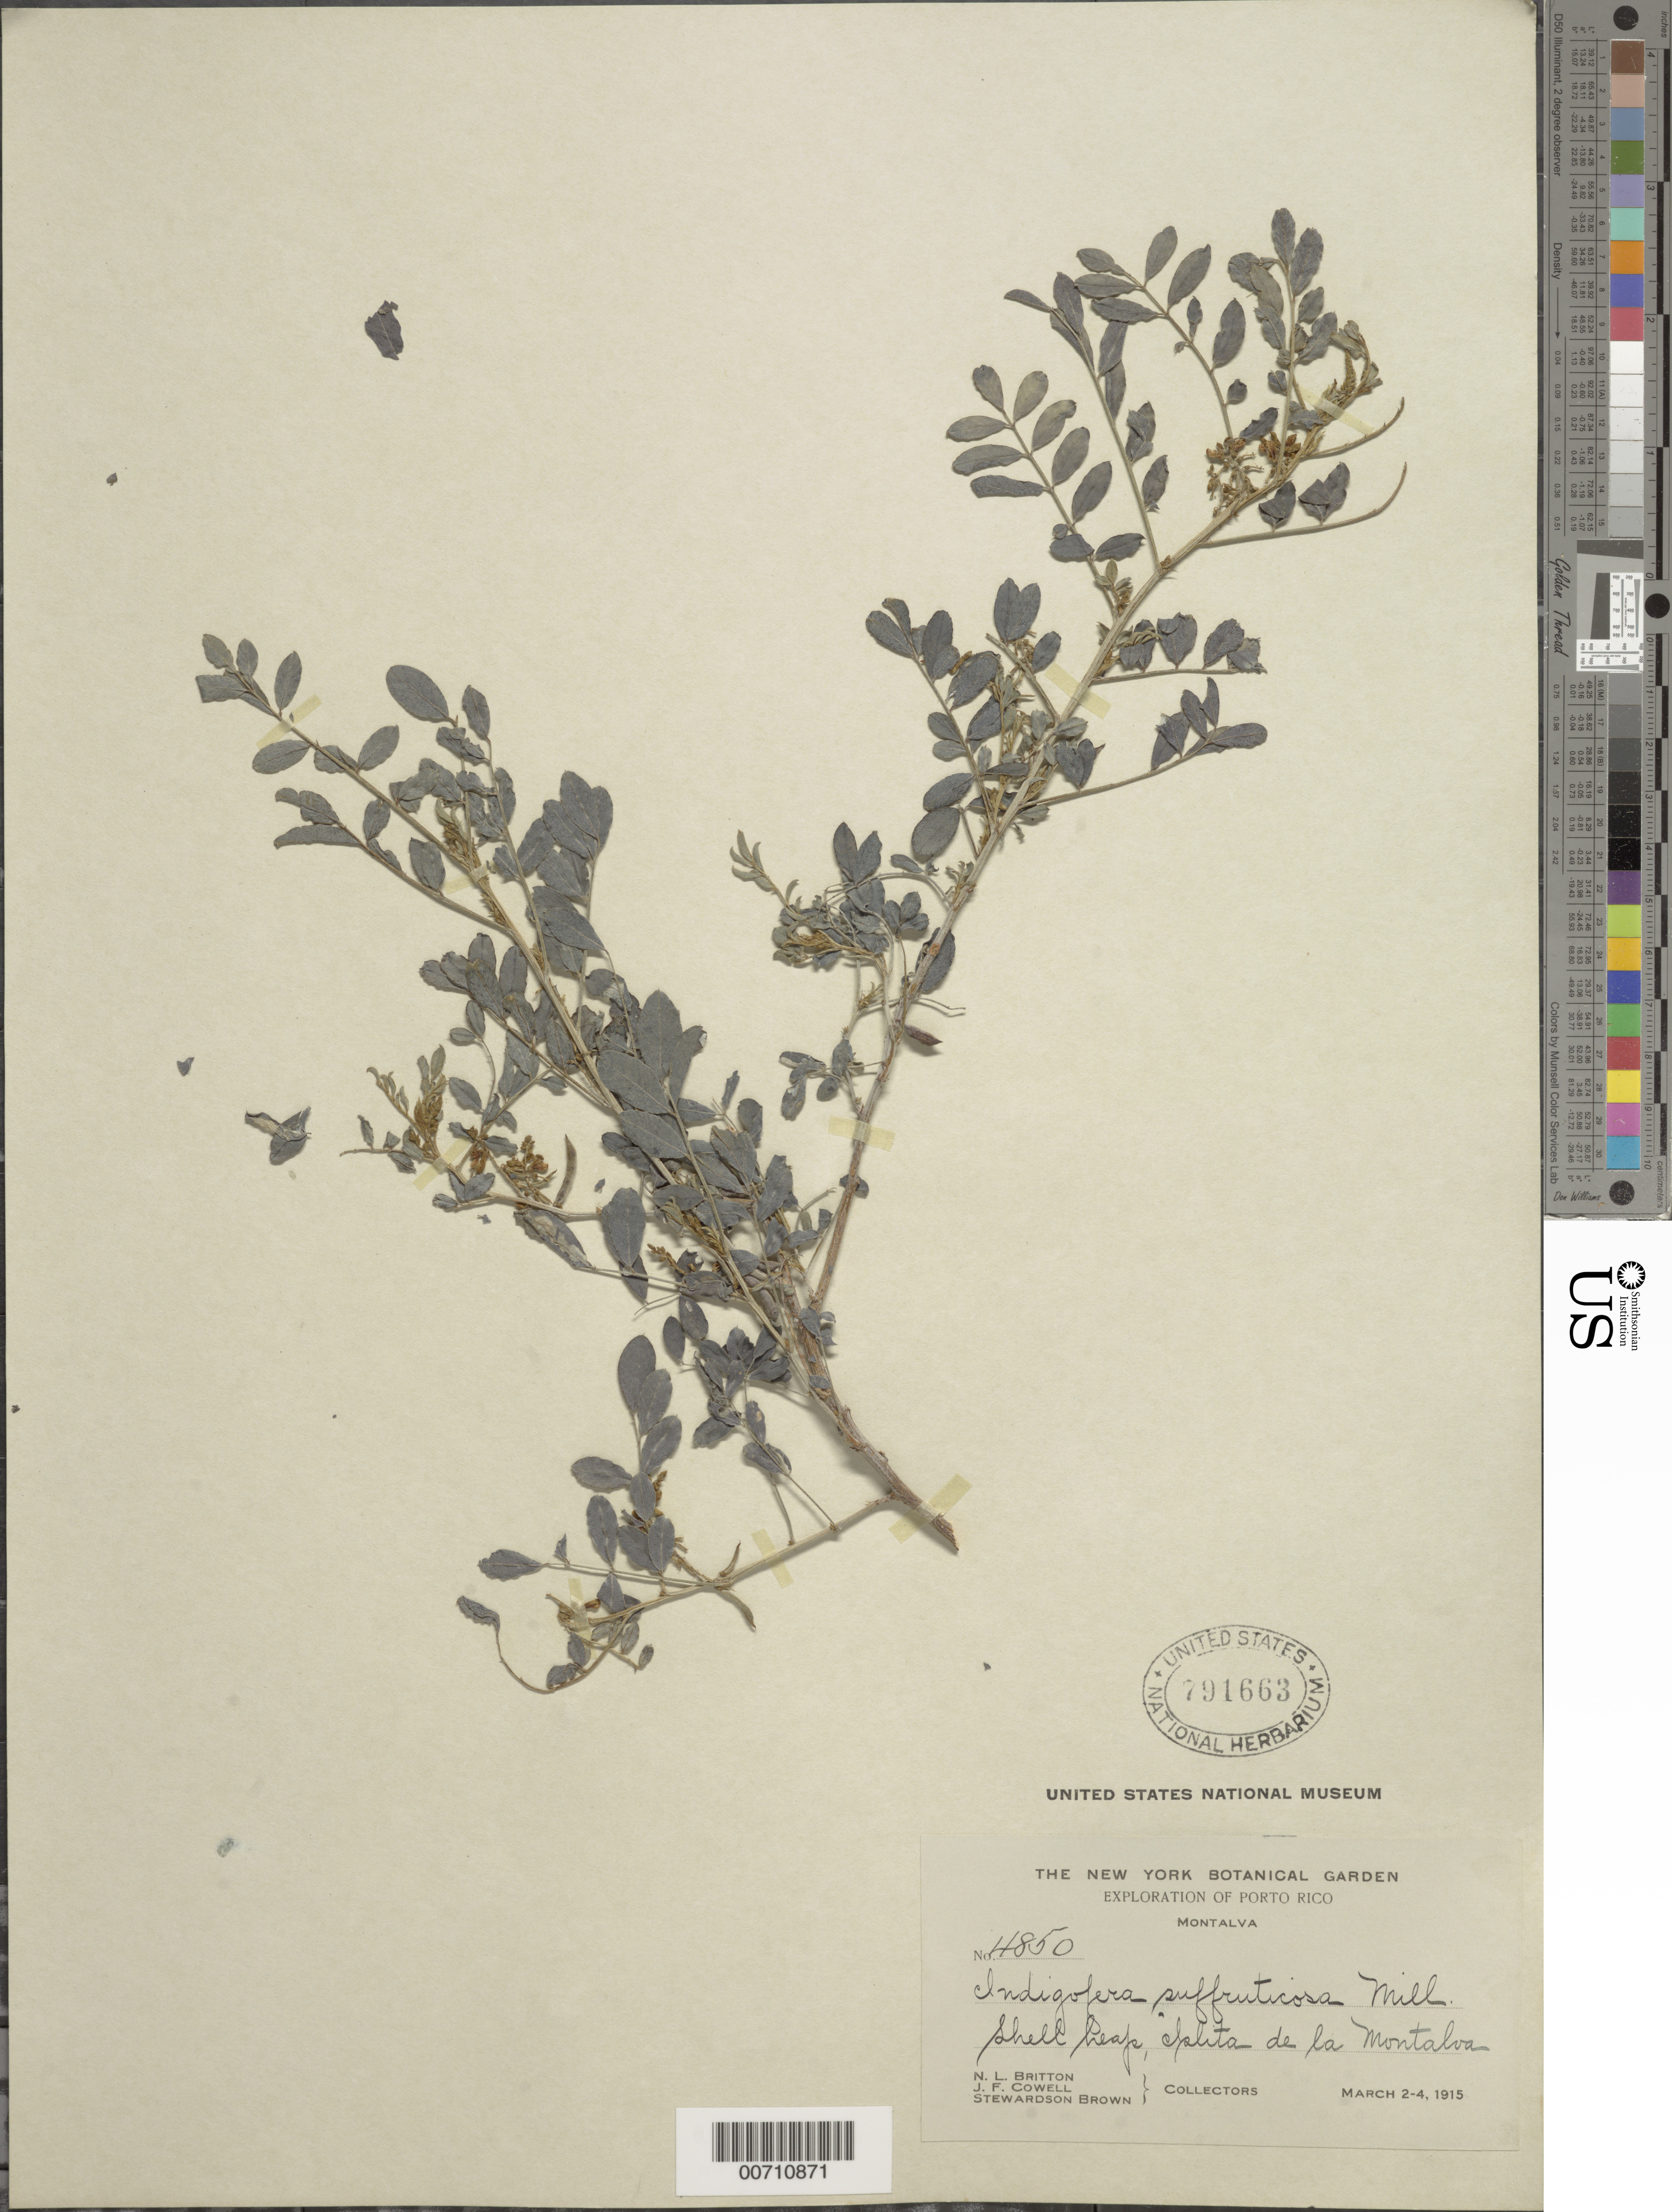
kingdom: Plantae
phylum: Tracheophyta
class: Magnoliopsida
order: Fabales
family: Fabaceae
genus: Indigofera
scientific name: Indigofera suffruticosa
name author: Mill.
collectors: N. Britton, J. F. Cowell & S. Brown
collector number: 4850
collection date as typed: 02 Mar 1915 to 04 Mar 1915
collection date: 1915-03-02/1915-03-04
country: Puerto Rico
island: Greater Antilles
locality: Montalva, Islita de la Montalva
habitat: Shell heap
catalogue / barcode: US 791663